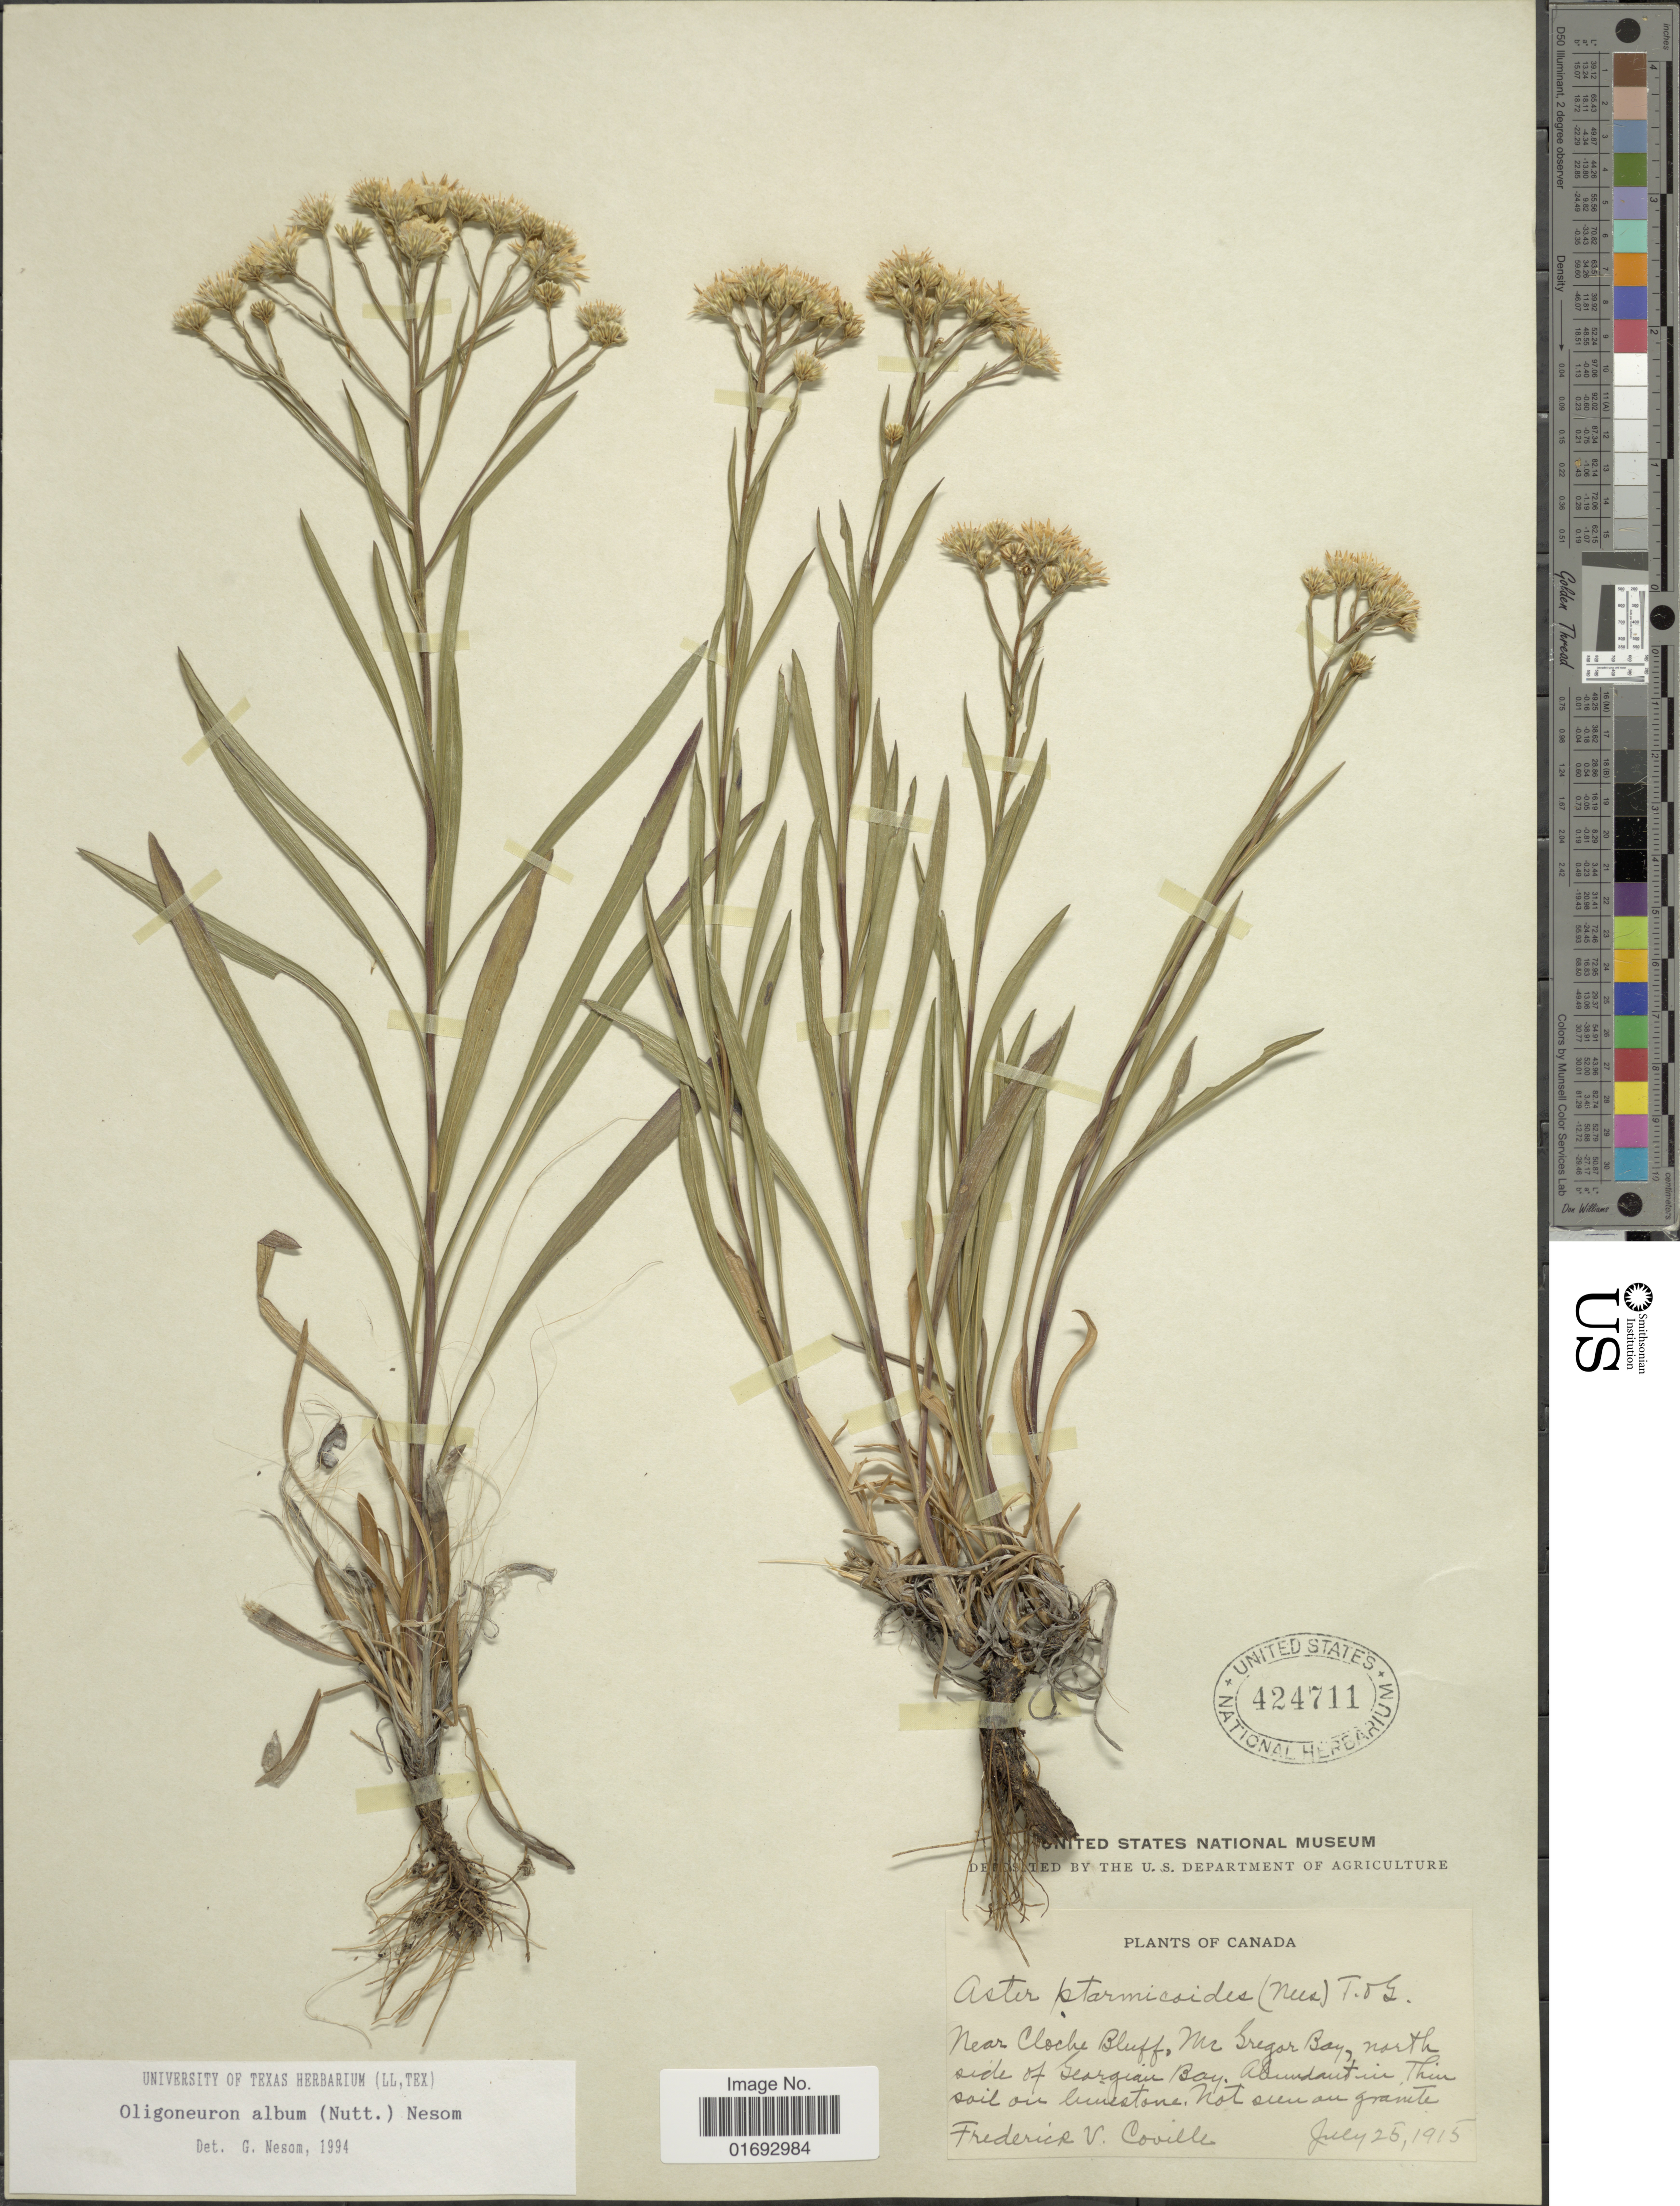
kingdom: Plantae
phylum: Tracheophyta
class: Magnoliopsida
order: Asterales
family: Asteraceae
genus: Oligoneuron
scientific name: Oligoneuron album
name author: (Nutt.) G.L. Nesom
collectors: F. V. Coville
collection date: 1915-07-25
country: Canada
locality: Near Cloche Bluff, McGregor Bay, north side of Georgian Bay, Abundant in thin soil on limestone, not seen on granite.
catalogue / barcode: US 424711